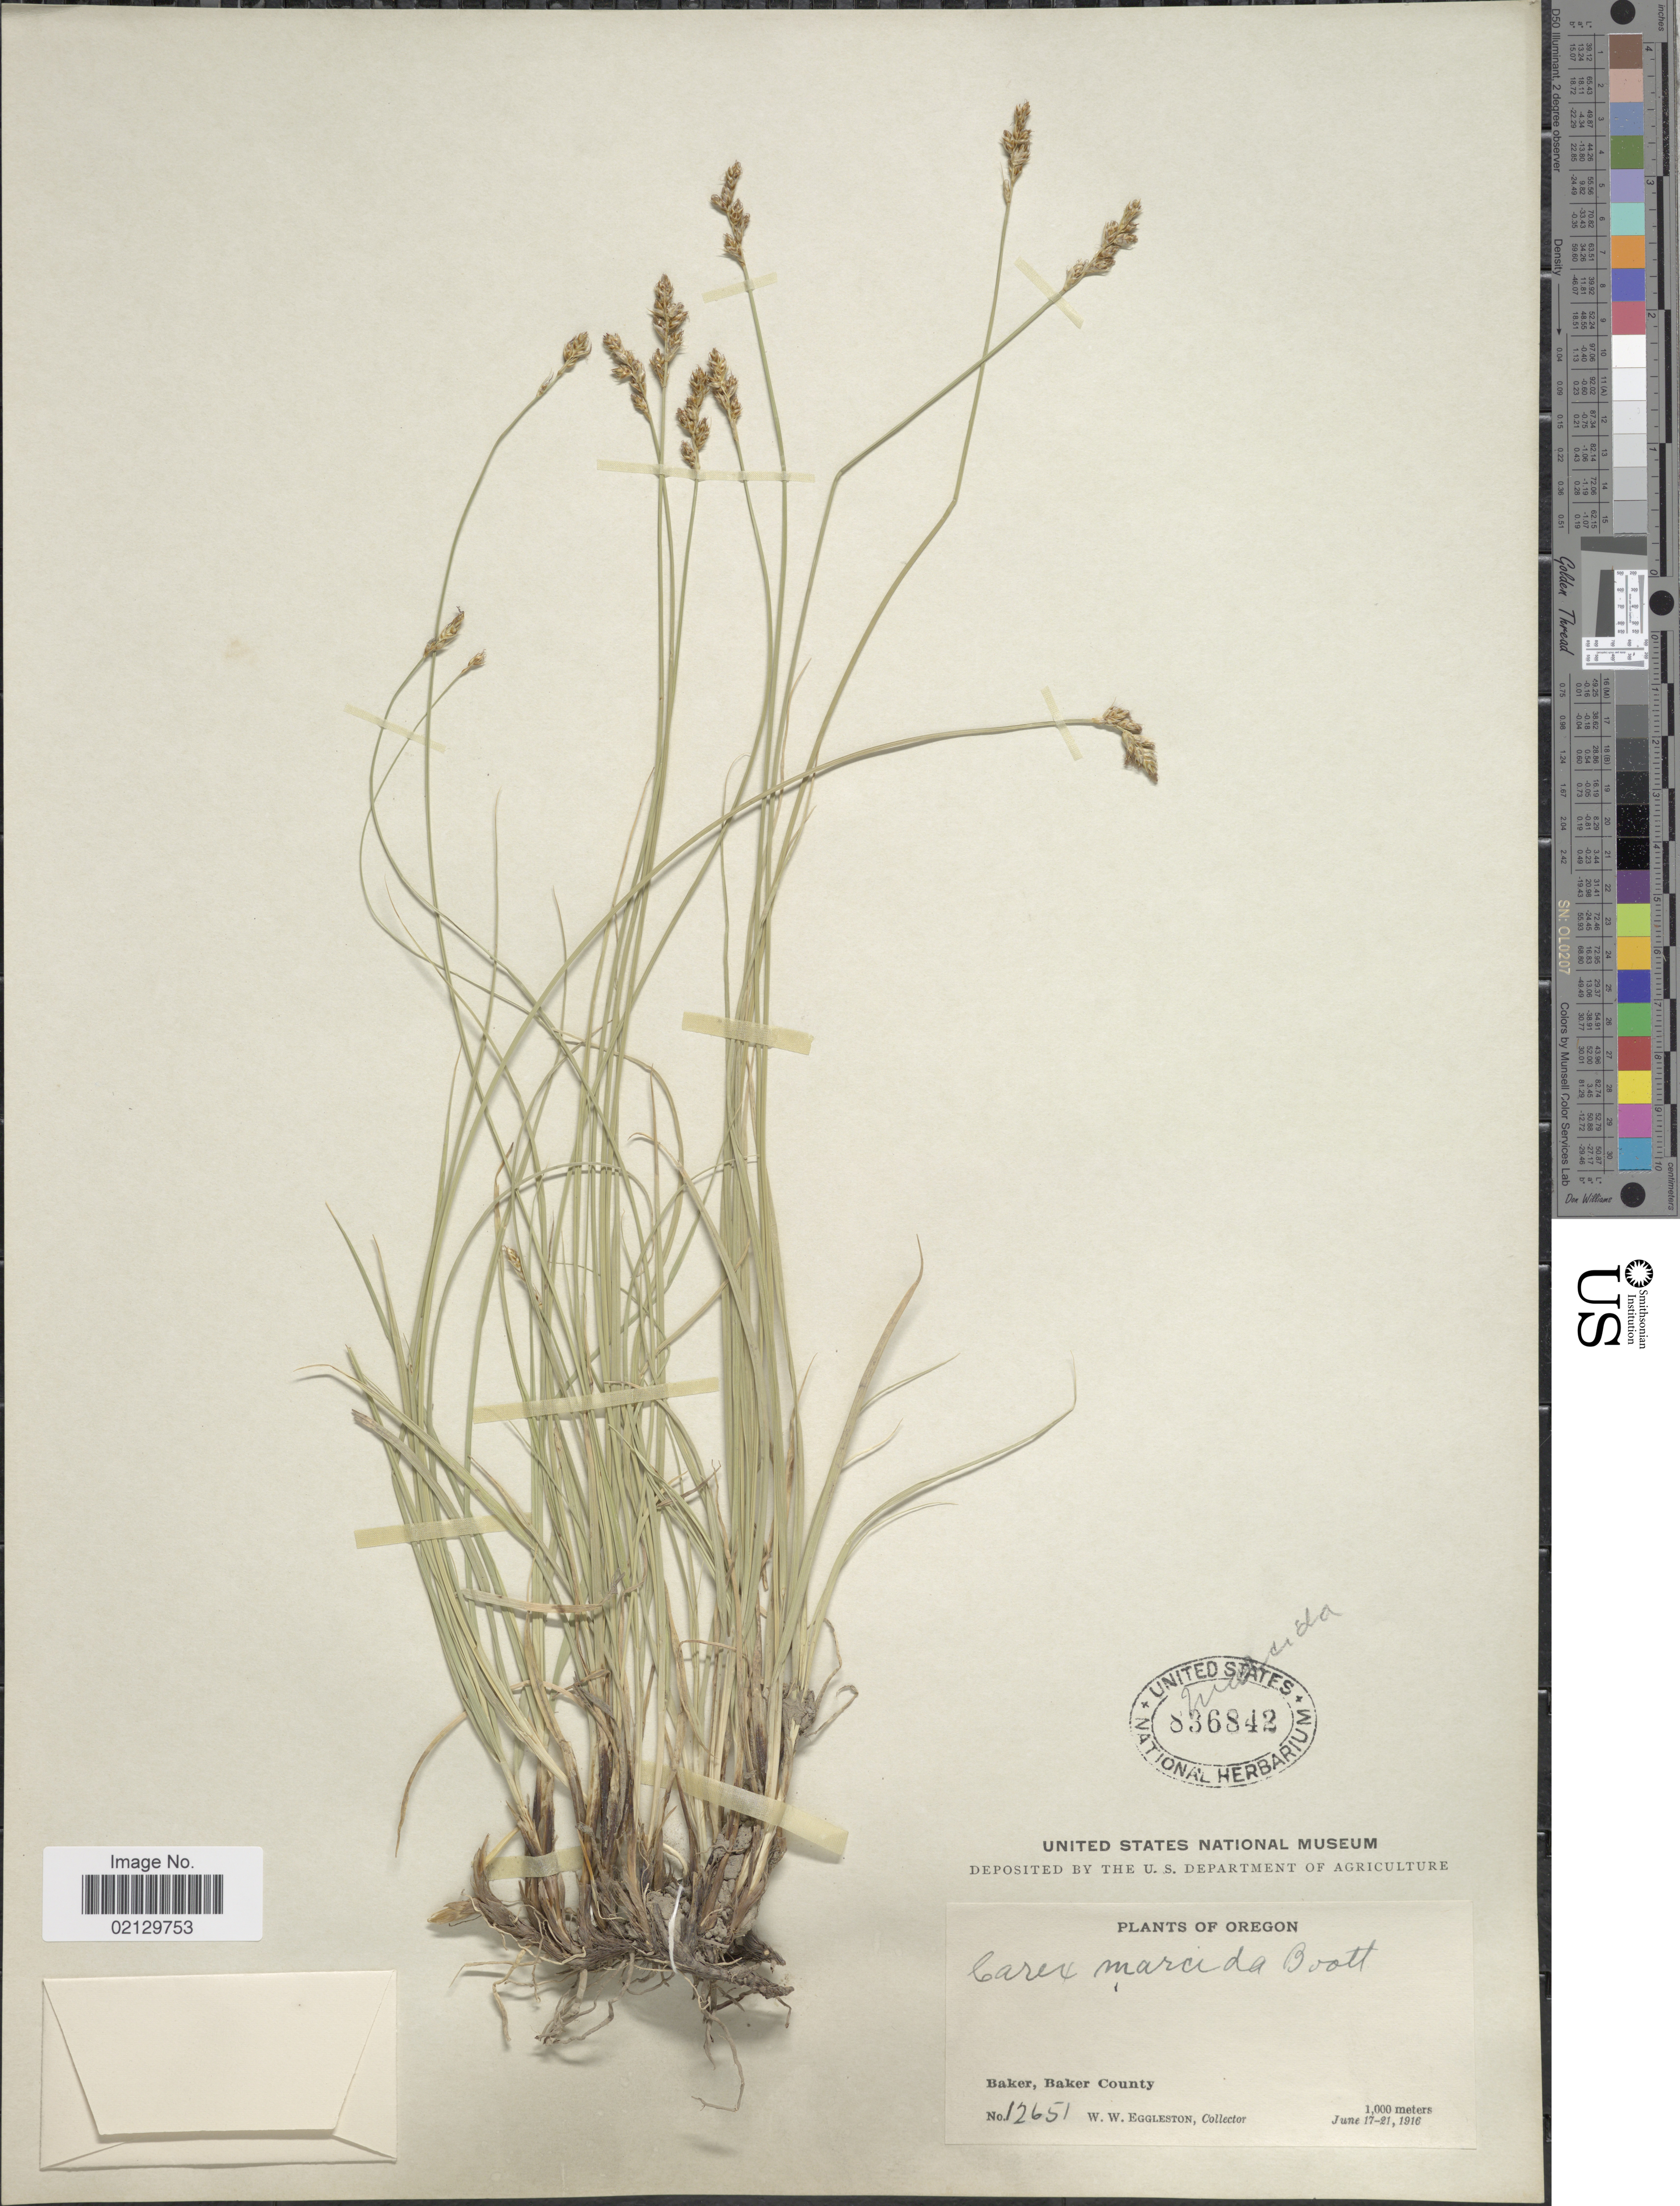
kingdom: Plantae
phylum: Tracheophyta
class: Liliopsida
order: Poales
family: Cyperaceae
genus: Carex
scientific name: Carex praegracilis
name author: W. Boott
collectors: W. W. Eggleston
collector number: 12651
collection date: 1916-06-17/1916-06-21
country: United States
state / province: Oregon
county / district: Baker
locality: Oregon, Baker, Baker County,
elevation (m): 1000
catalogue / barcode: US 836842